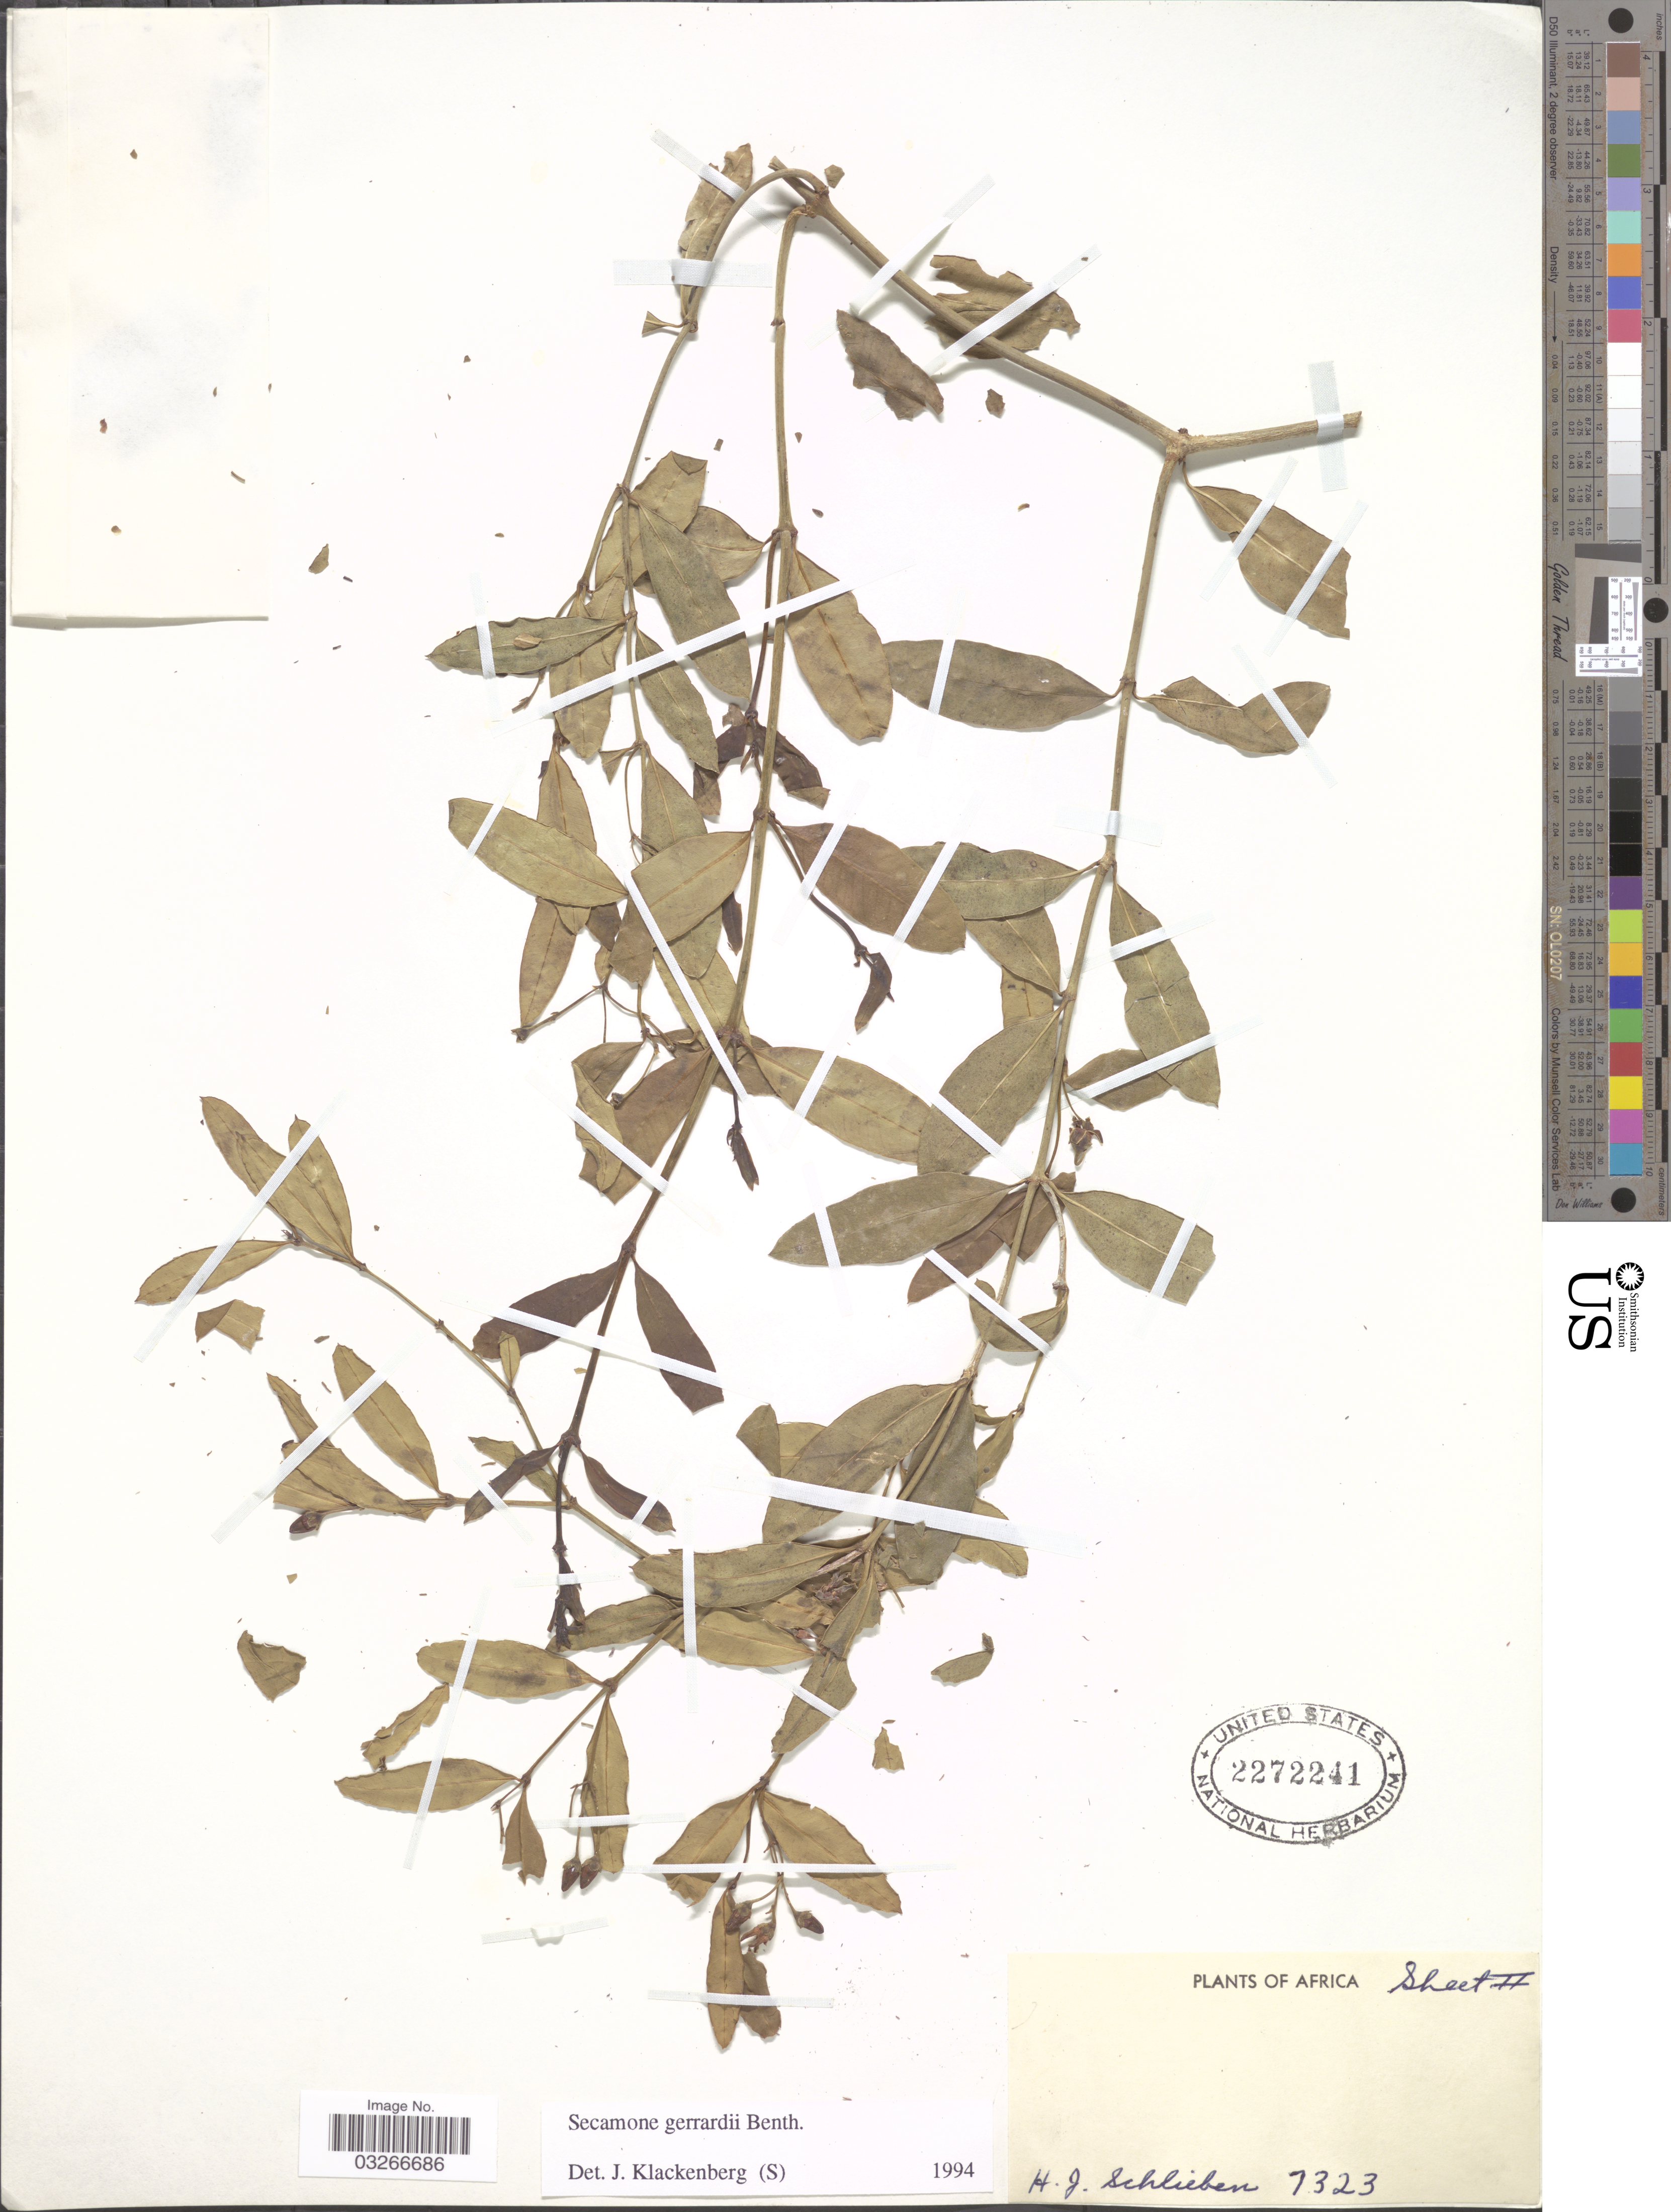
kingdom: Plantae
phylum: Tracheophyta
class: Magnoliopsida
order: Gentianales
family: Apocynaceae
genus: Secamone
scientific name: Secamone gerrardii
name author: Harv. ex Benth.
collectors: H. J. Schlieben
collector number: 7323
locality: Africa.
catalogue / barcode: US 2272241